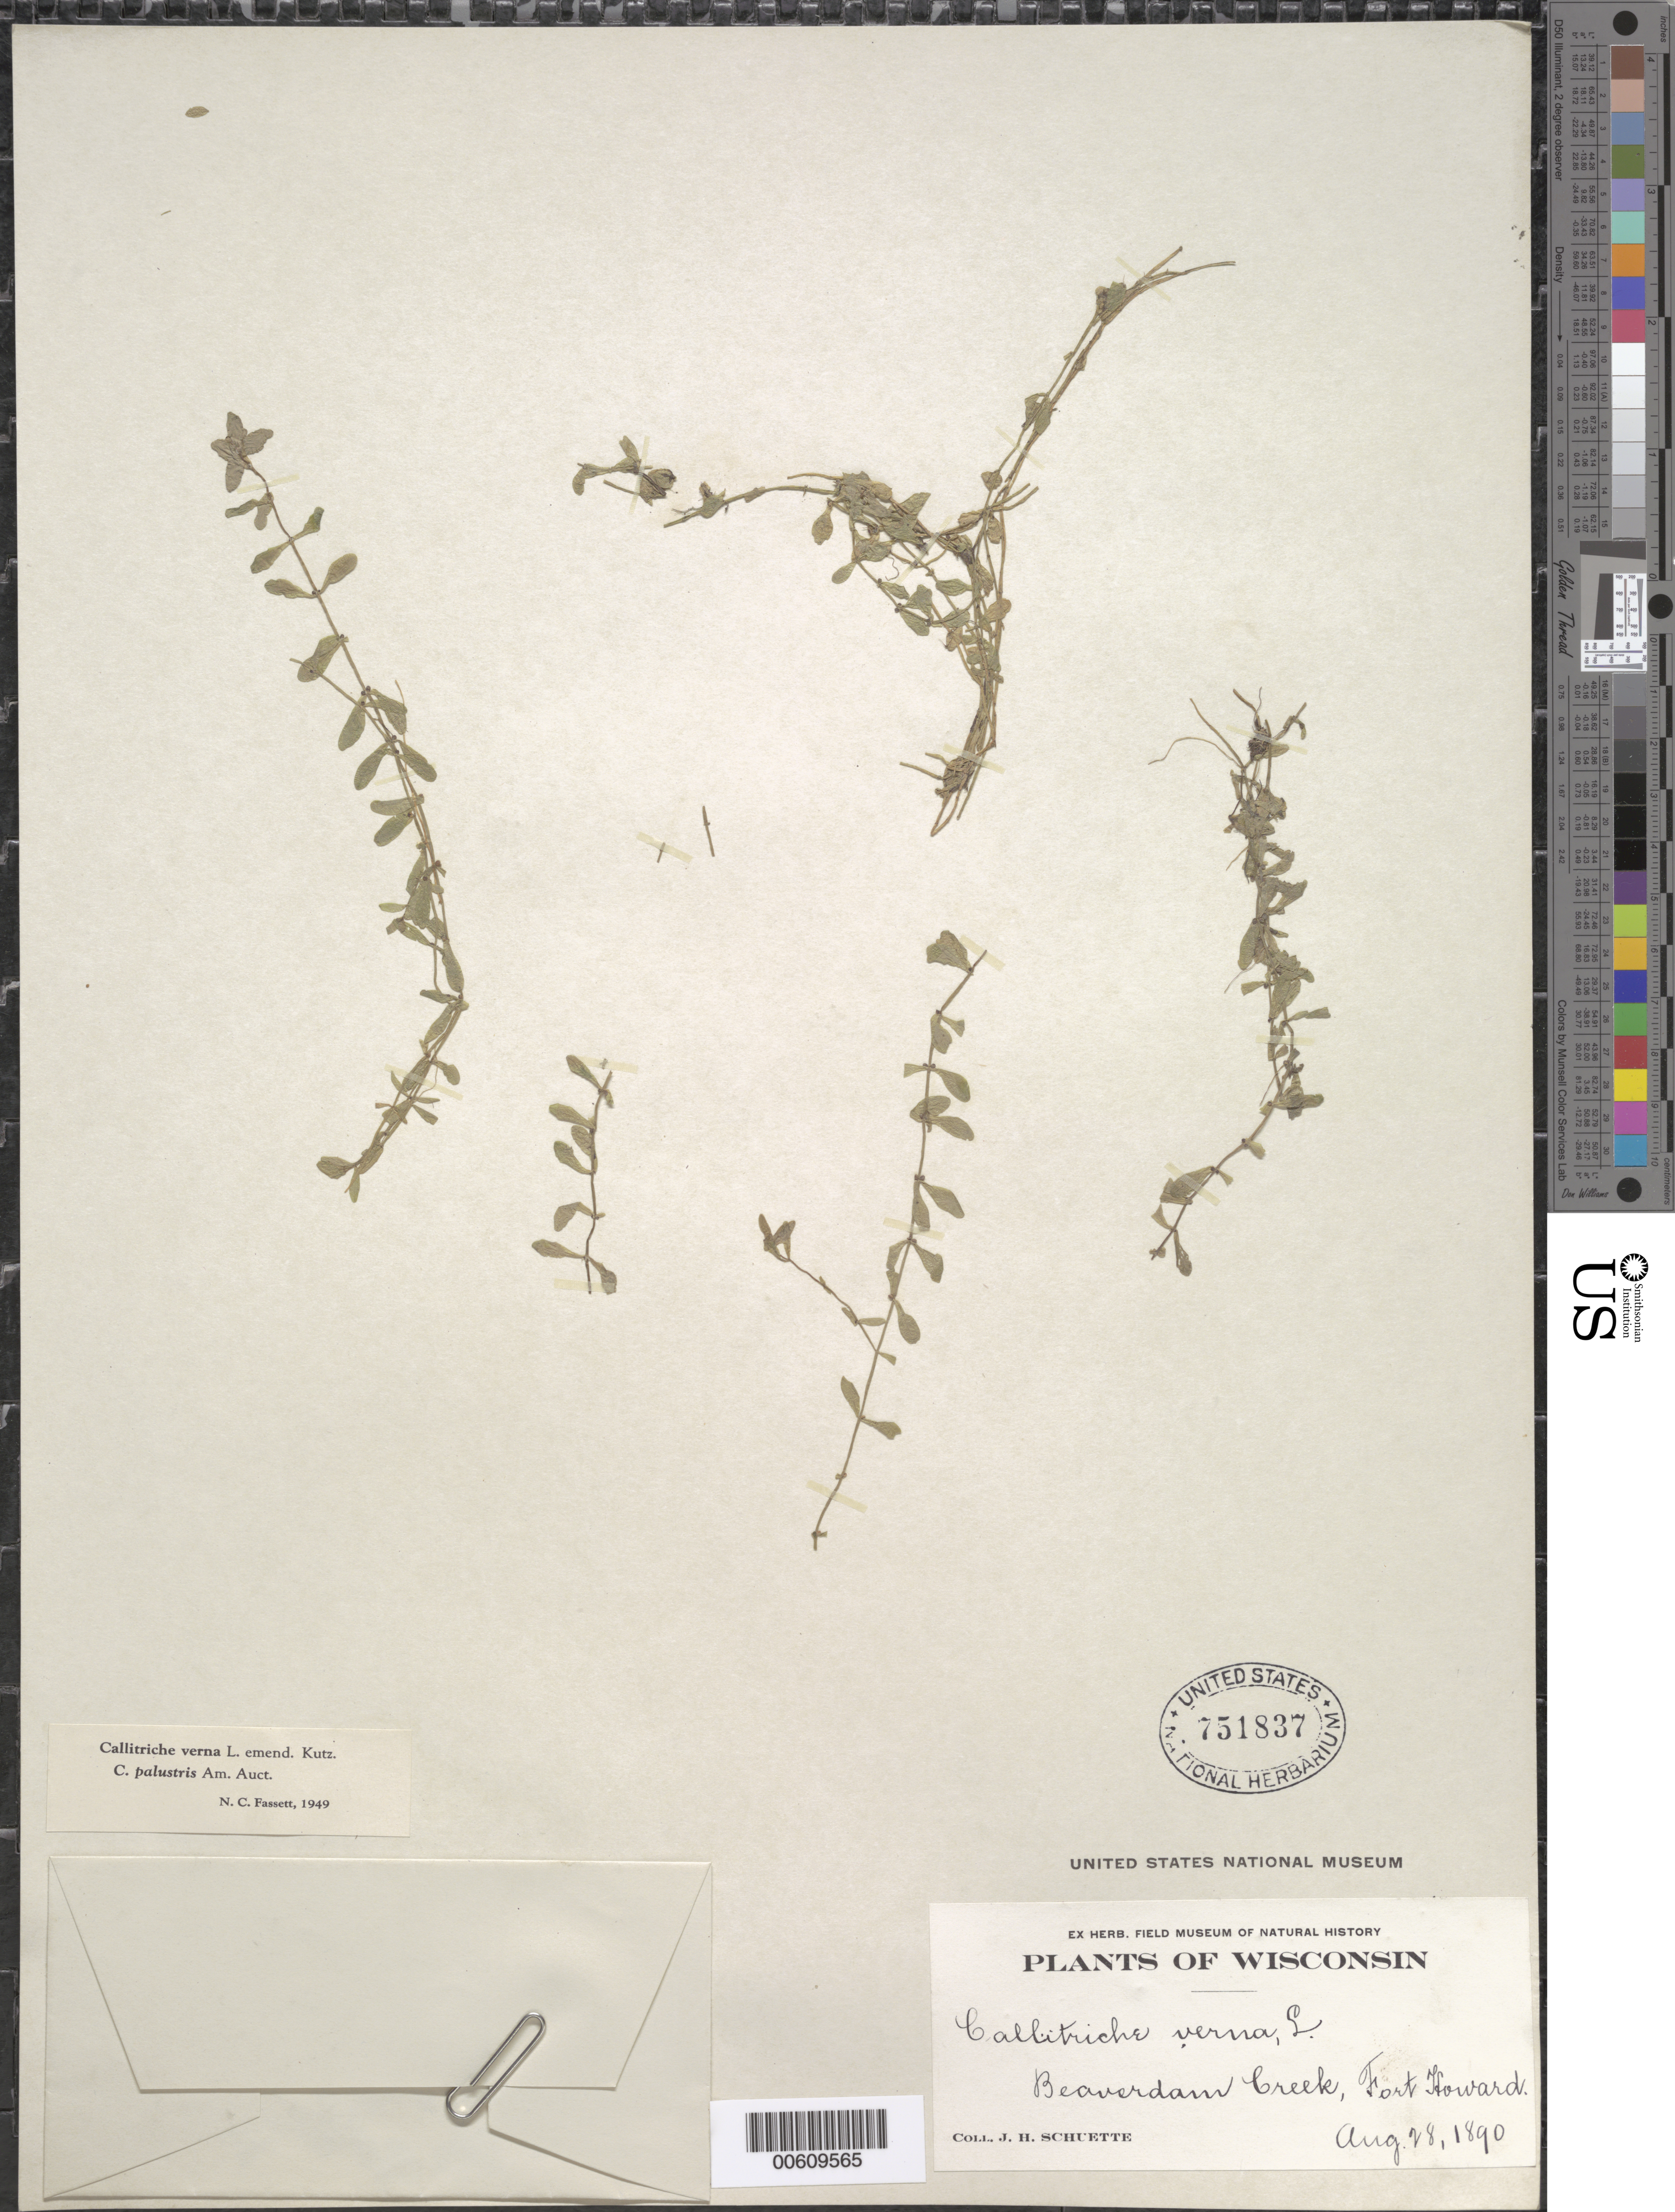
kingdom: Plantae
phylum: Tracheophyta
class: Magnoliopsida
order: Lamiales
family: Plantaginaceae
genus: Callitriche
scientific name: Callitriche verna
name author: L.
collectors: J. H. Schuette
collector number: s..n.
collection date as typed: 28 Aug 1890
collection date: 1890-08-28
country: United States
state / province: Wisconsin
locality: Beaverdam Creek, Fort Howard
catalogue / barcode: US 751837